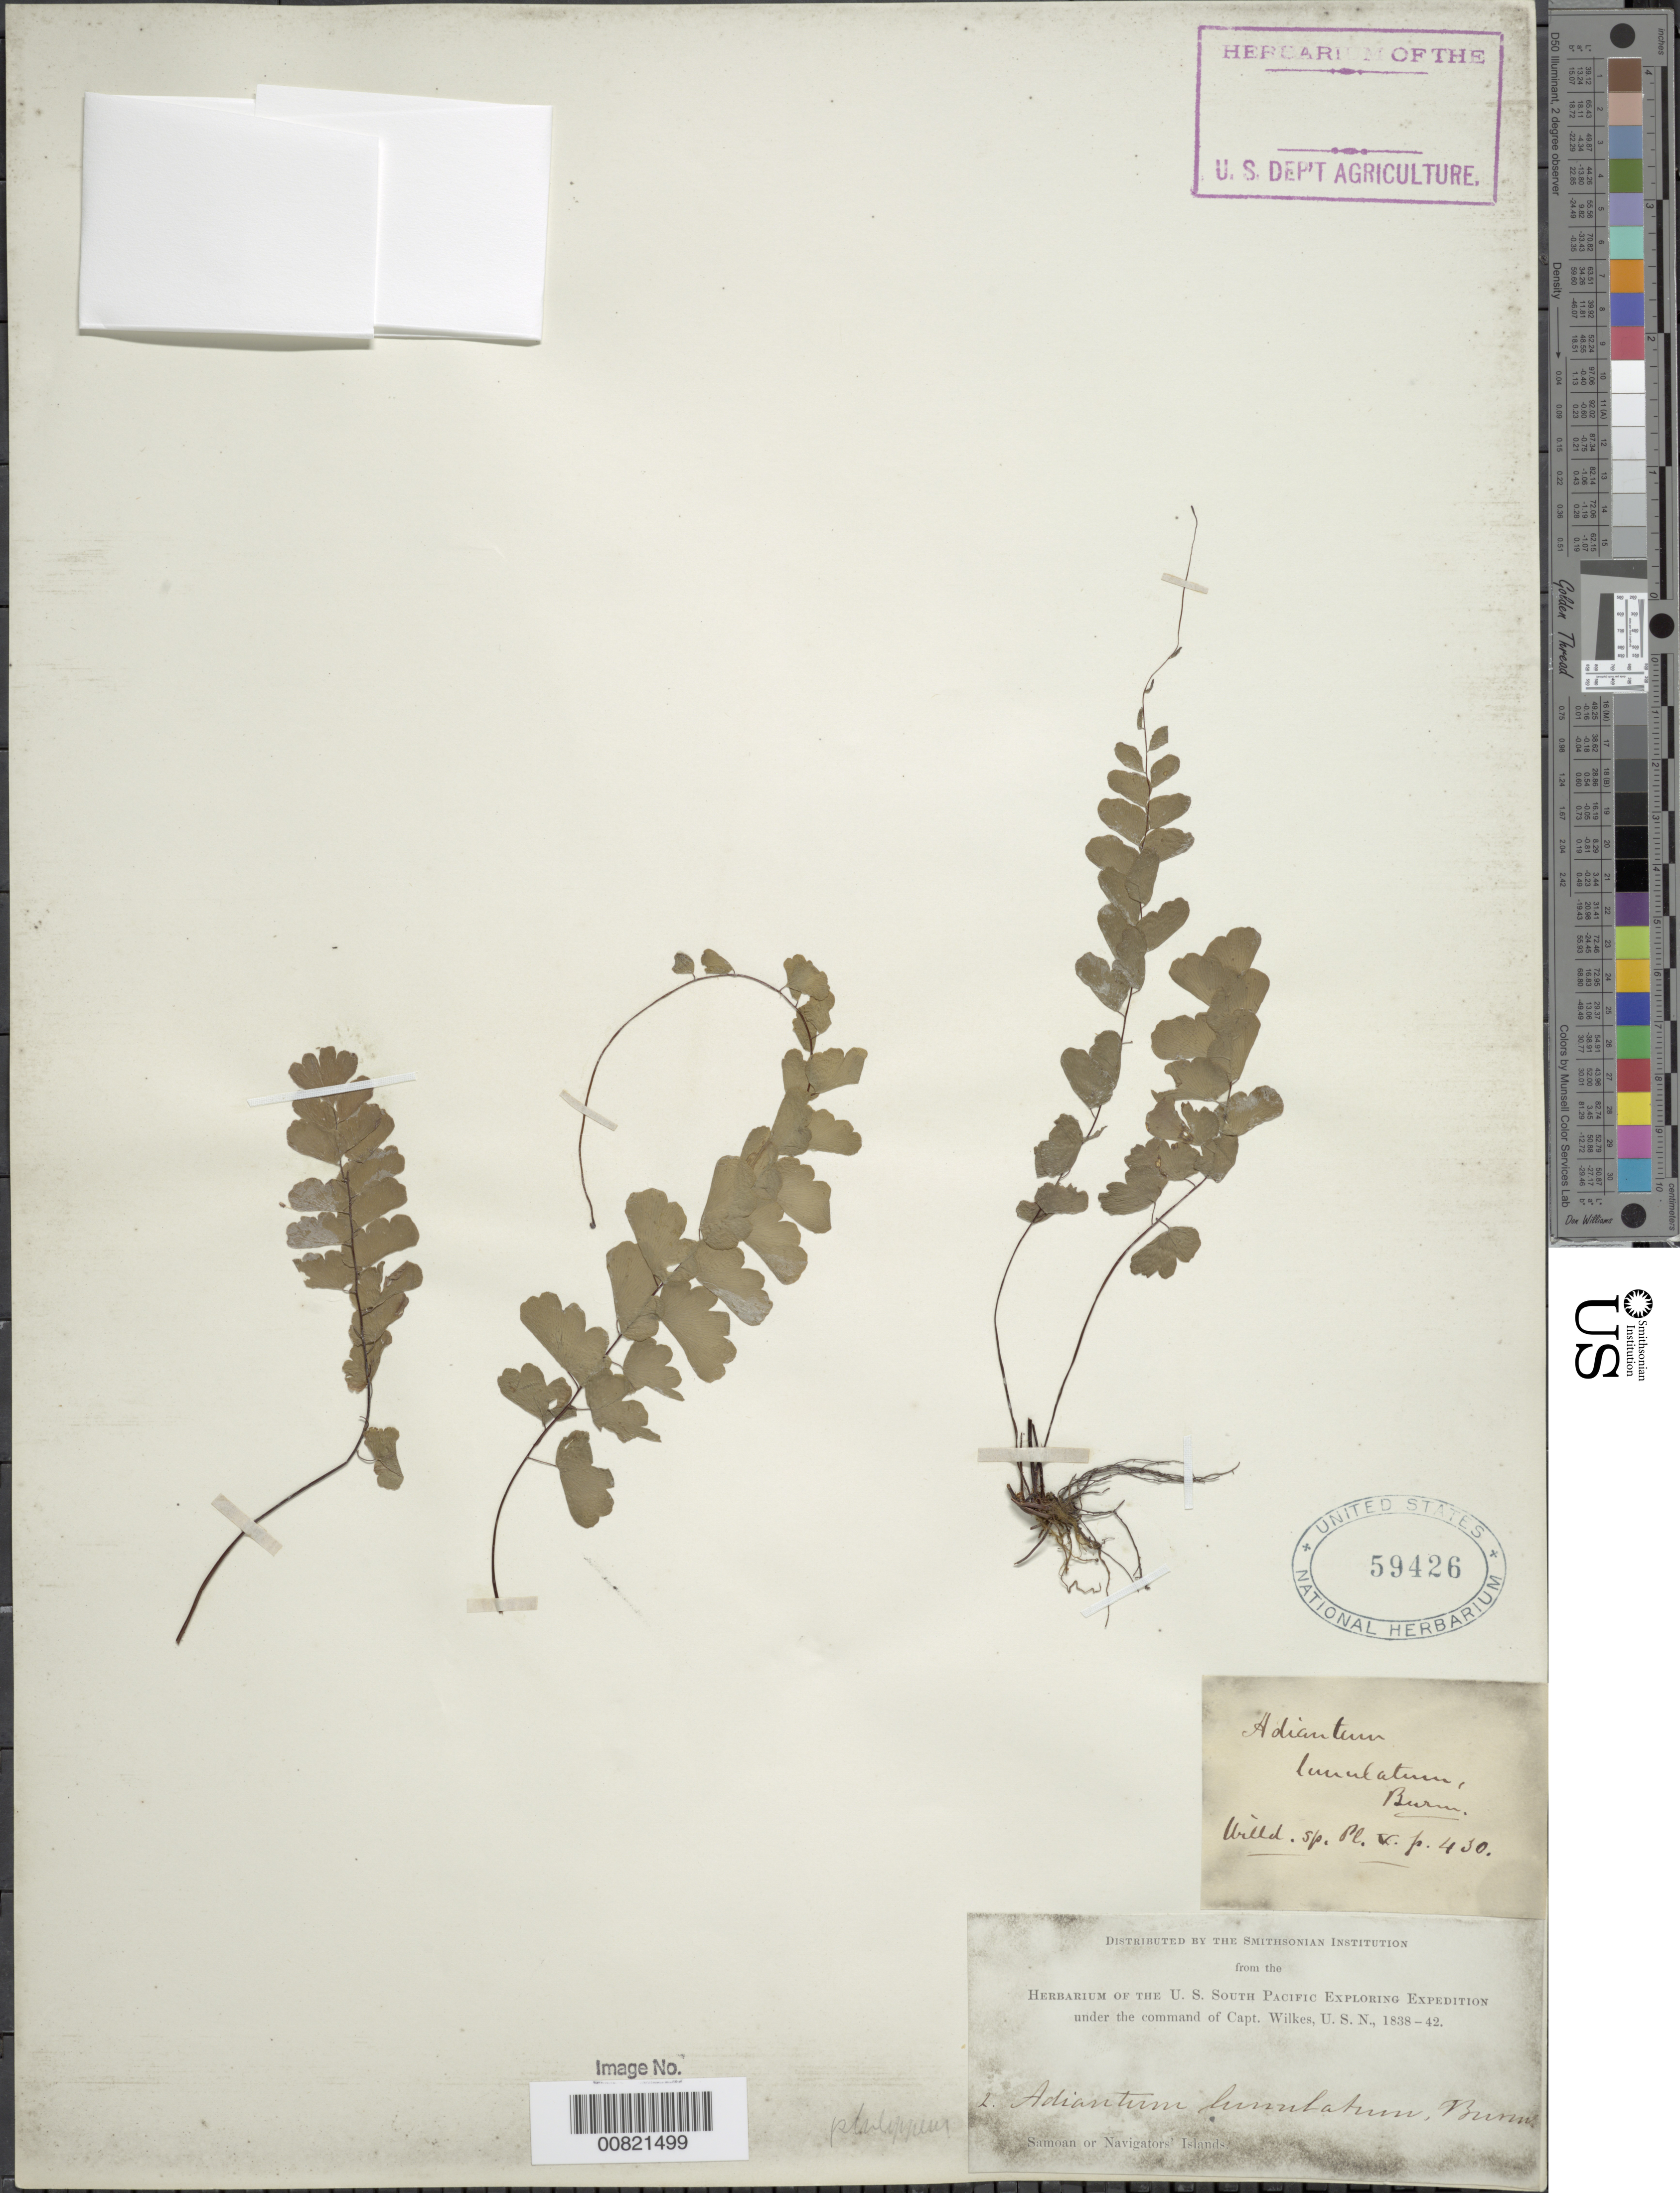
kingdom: Plantae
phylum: Tracheophyta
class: Polypodiopsida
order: Polypodiales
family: Pteridaceae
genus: Adiantum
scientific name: Adiantum philippense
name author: L.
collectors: Wilkes Explor. Exped.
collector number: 2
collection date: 1838/1842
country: American Samoa / Samoa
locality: Samoan or Navigators' Islands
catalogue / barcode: US 59426